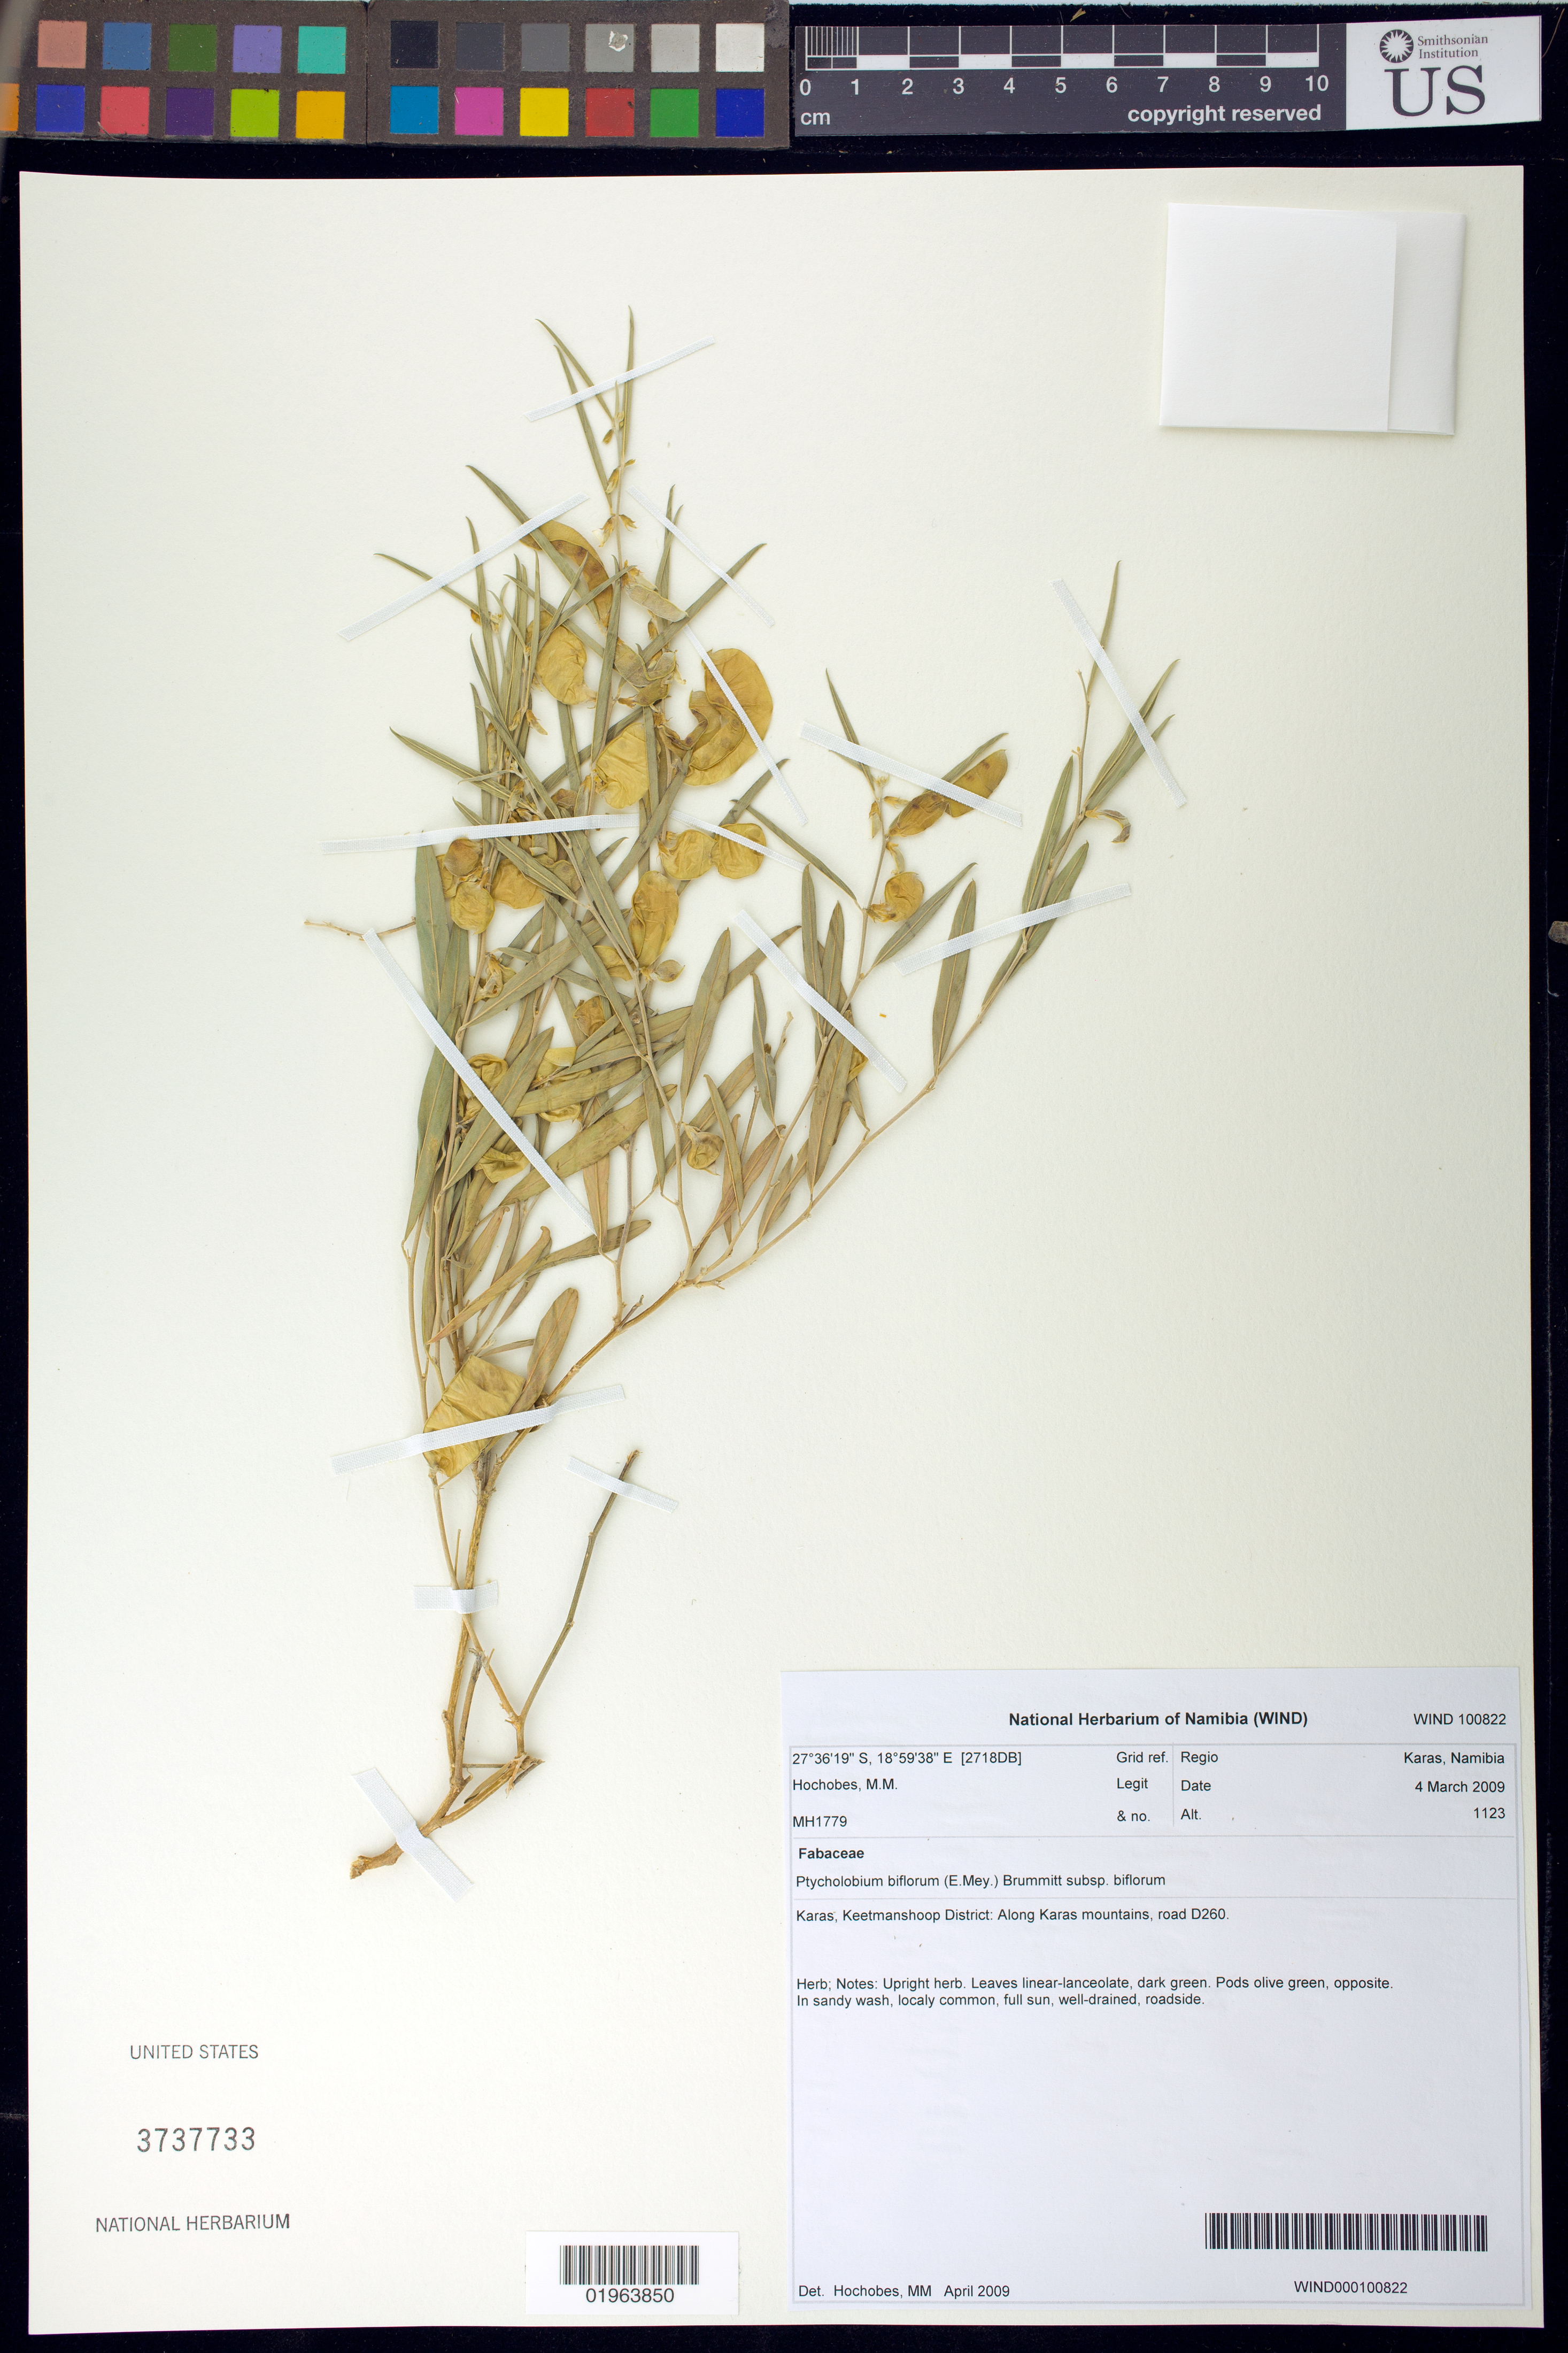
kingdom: Plantae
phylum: Tracheophyta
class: Magnoliopsida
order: Fabales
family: Fabaceae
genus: Ptycholobium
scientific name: Ptycholobium biflorum subsp. biflorum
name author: (E. Mey.) Brummitt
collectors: M. Hochobes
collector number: MH1779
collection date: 2009-03-04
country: Namibia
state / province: Karas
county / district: Keetmanshoop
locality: Along Karas Mts, road D260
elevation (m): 1123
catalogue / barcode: US 3737733